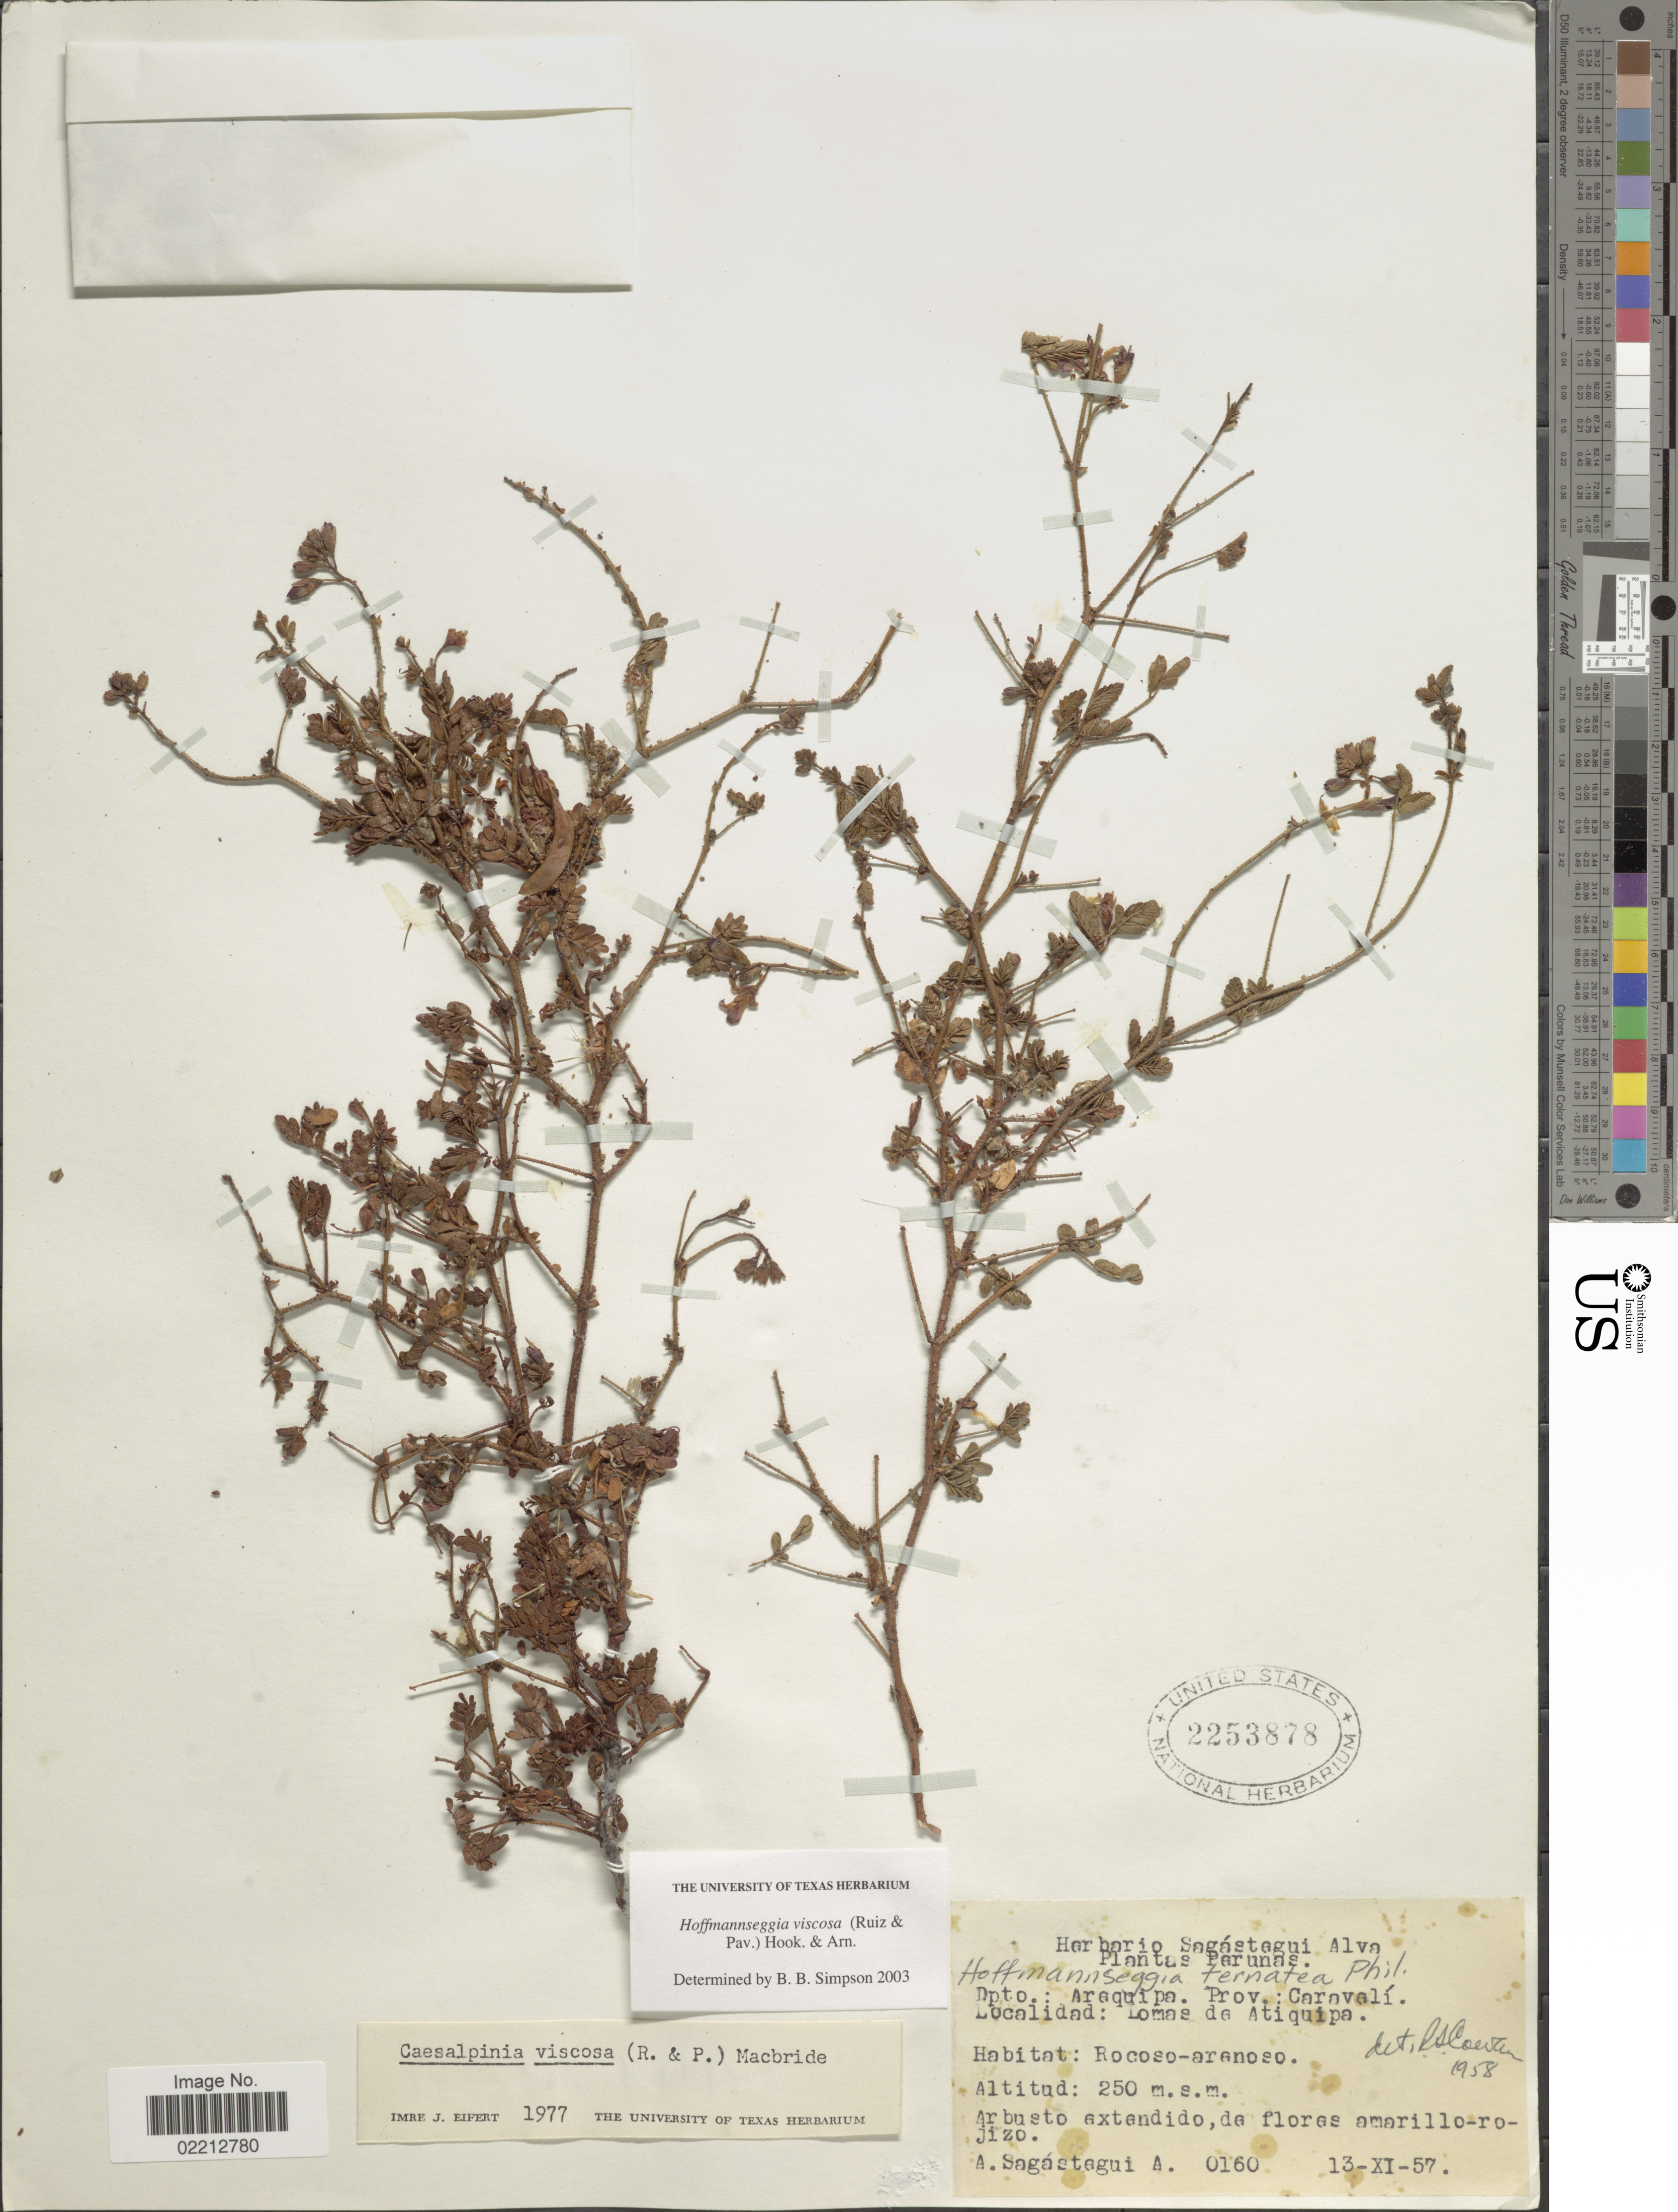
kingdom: Plantae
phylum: Tracheophyta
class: Magnoliopsida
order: Fabales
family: Fabaceae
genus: Hoffmannseggia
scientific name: Hoffmannseggia viscosa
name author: Hook. & Arn.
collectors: A. Sagástegui A.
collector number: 0160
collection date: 1957-11-13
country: Peru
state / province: Arequipa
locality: Prov. Caraveli, Lomas de Atiquipa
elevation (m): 250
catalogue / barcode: US 2253878